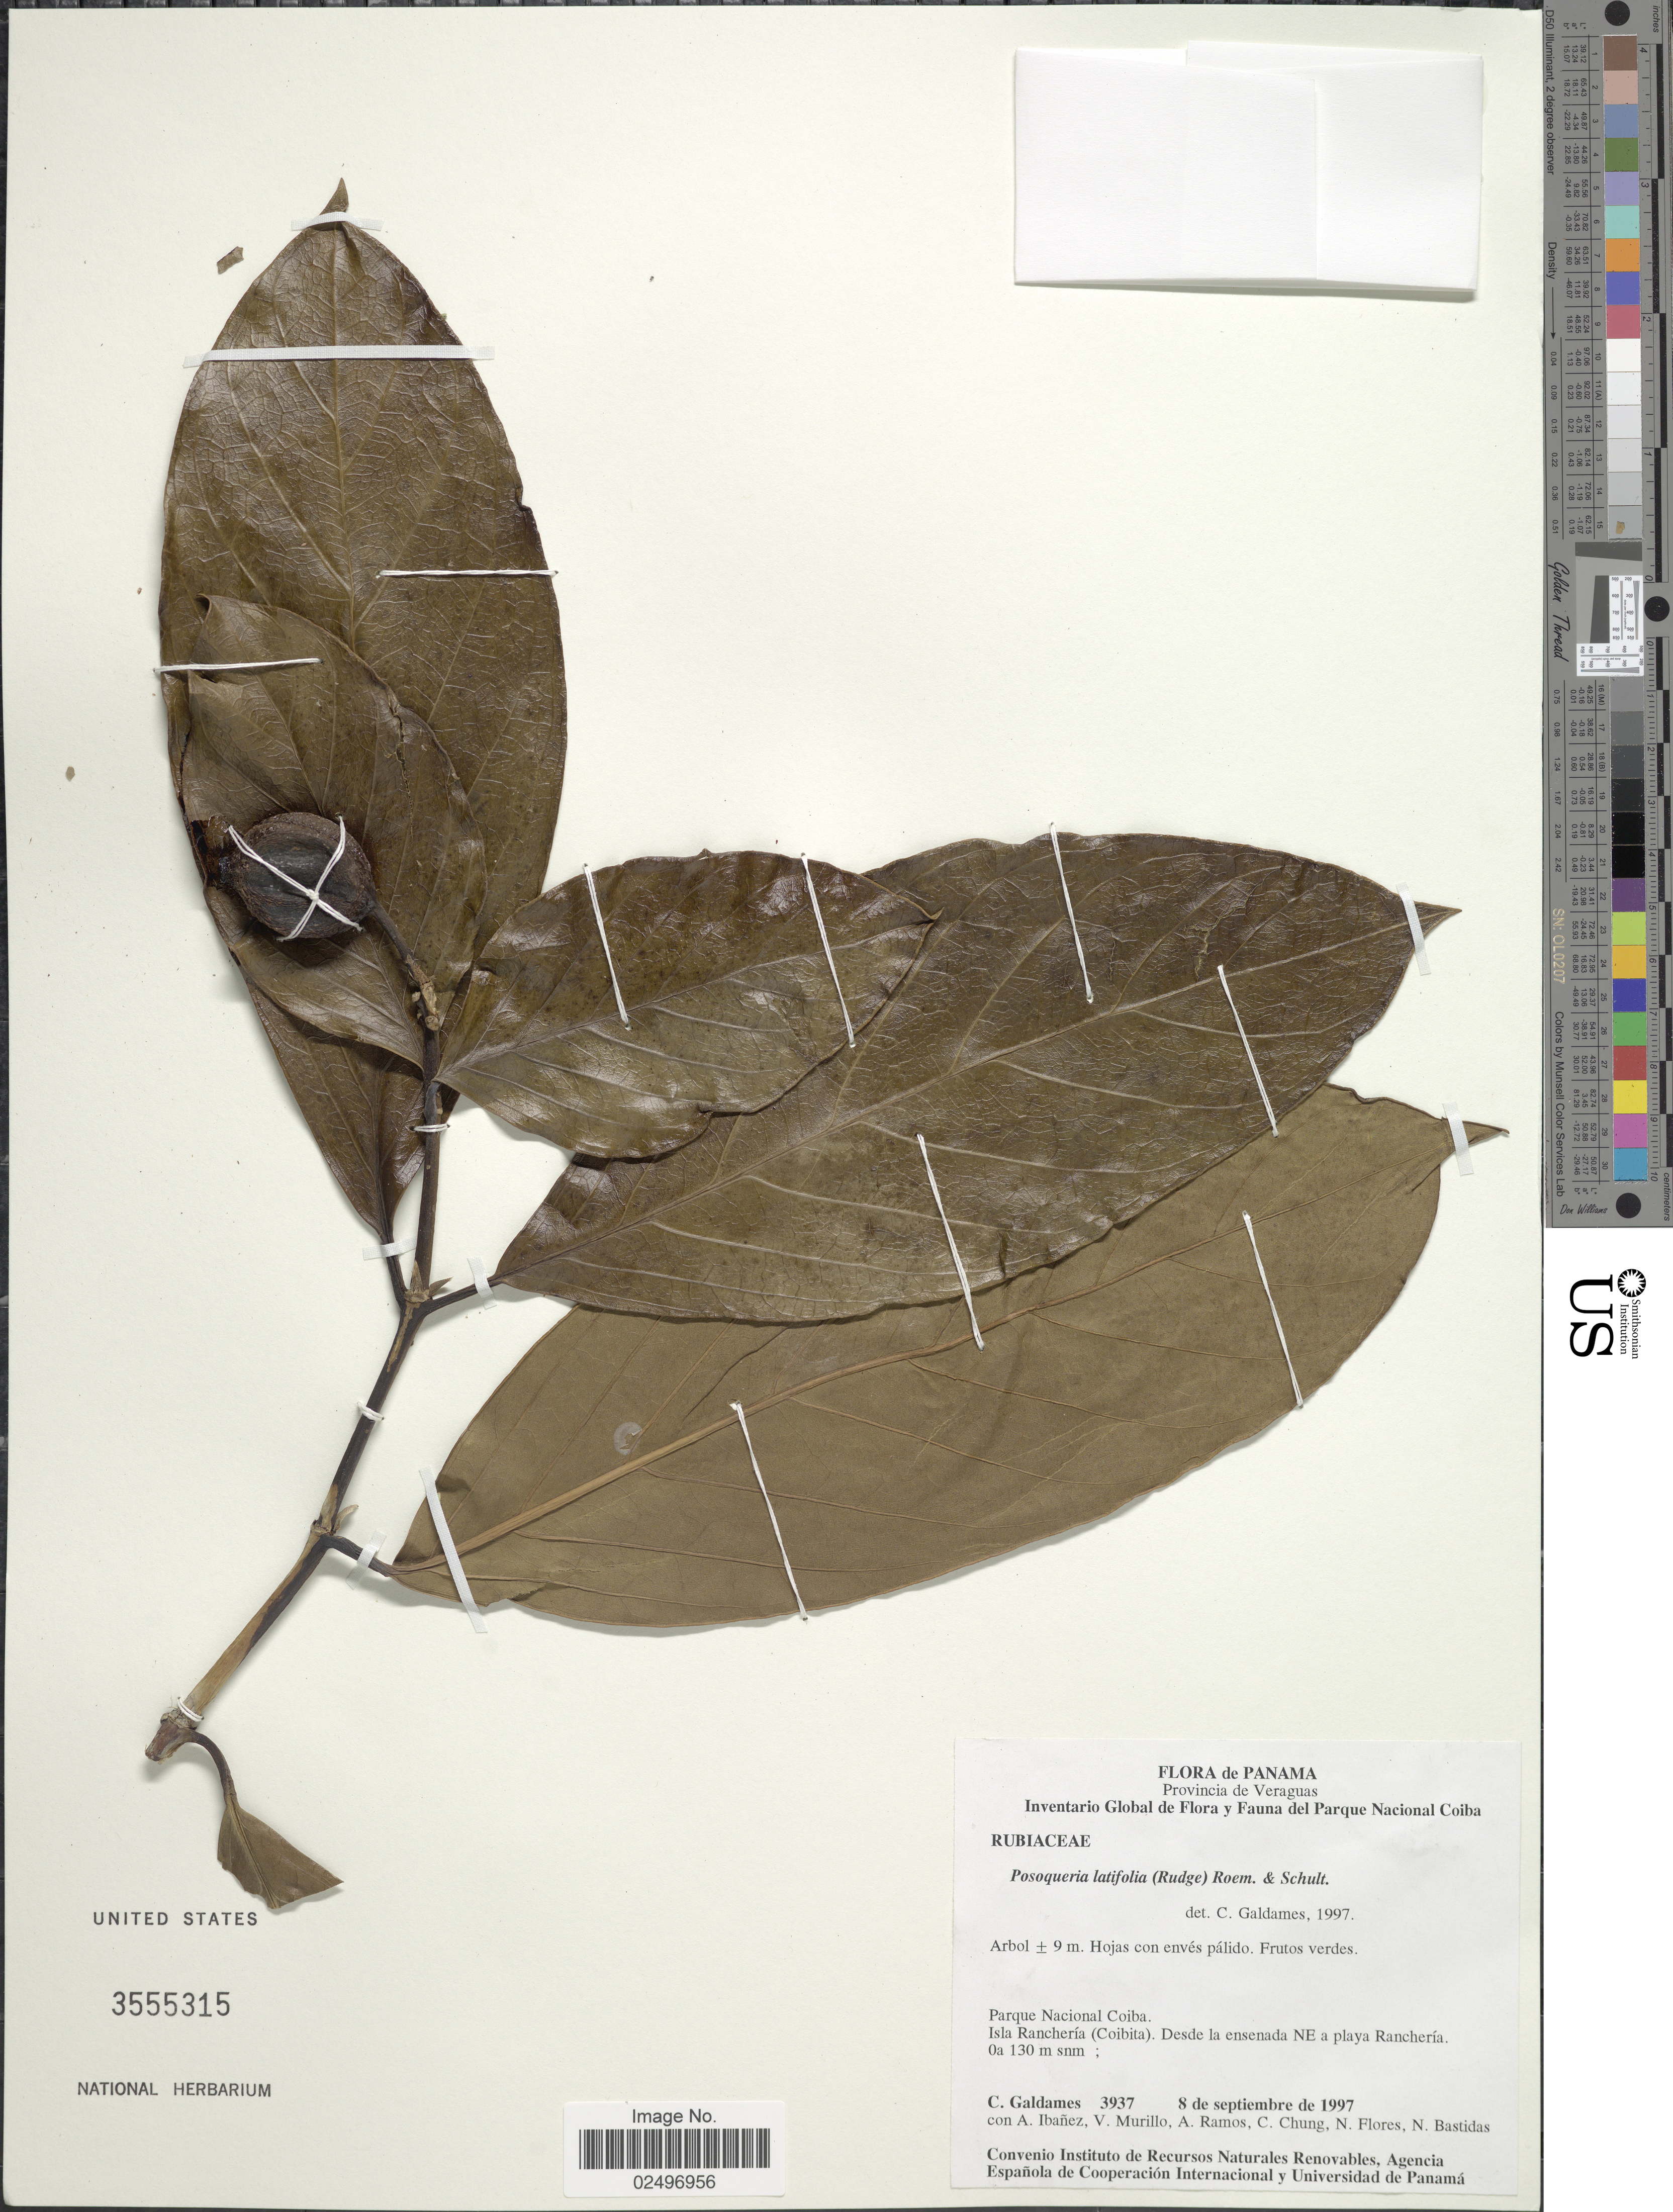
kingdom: Plantae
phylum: Tracheophyta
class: Magnoliopsida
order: Gentianales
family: Rubiaceae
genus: Posoqueria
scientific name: Posoqueria latifolia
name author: (Rudge) Roem. & Schult.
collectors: C. Galdames, A. Ibáñez, V. Murillo, A. Ramos & et al.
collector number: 3937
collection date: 1997-09-08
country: Panama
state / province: Veraguas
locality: Parque Nacional Coiba, Isla Ranchería (Coibita). Desde la ensenada NE a playa Ranchería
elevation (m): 130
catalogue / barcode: US 3555315